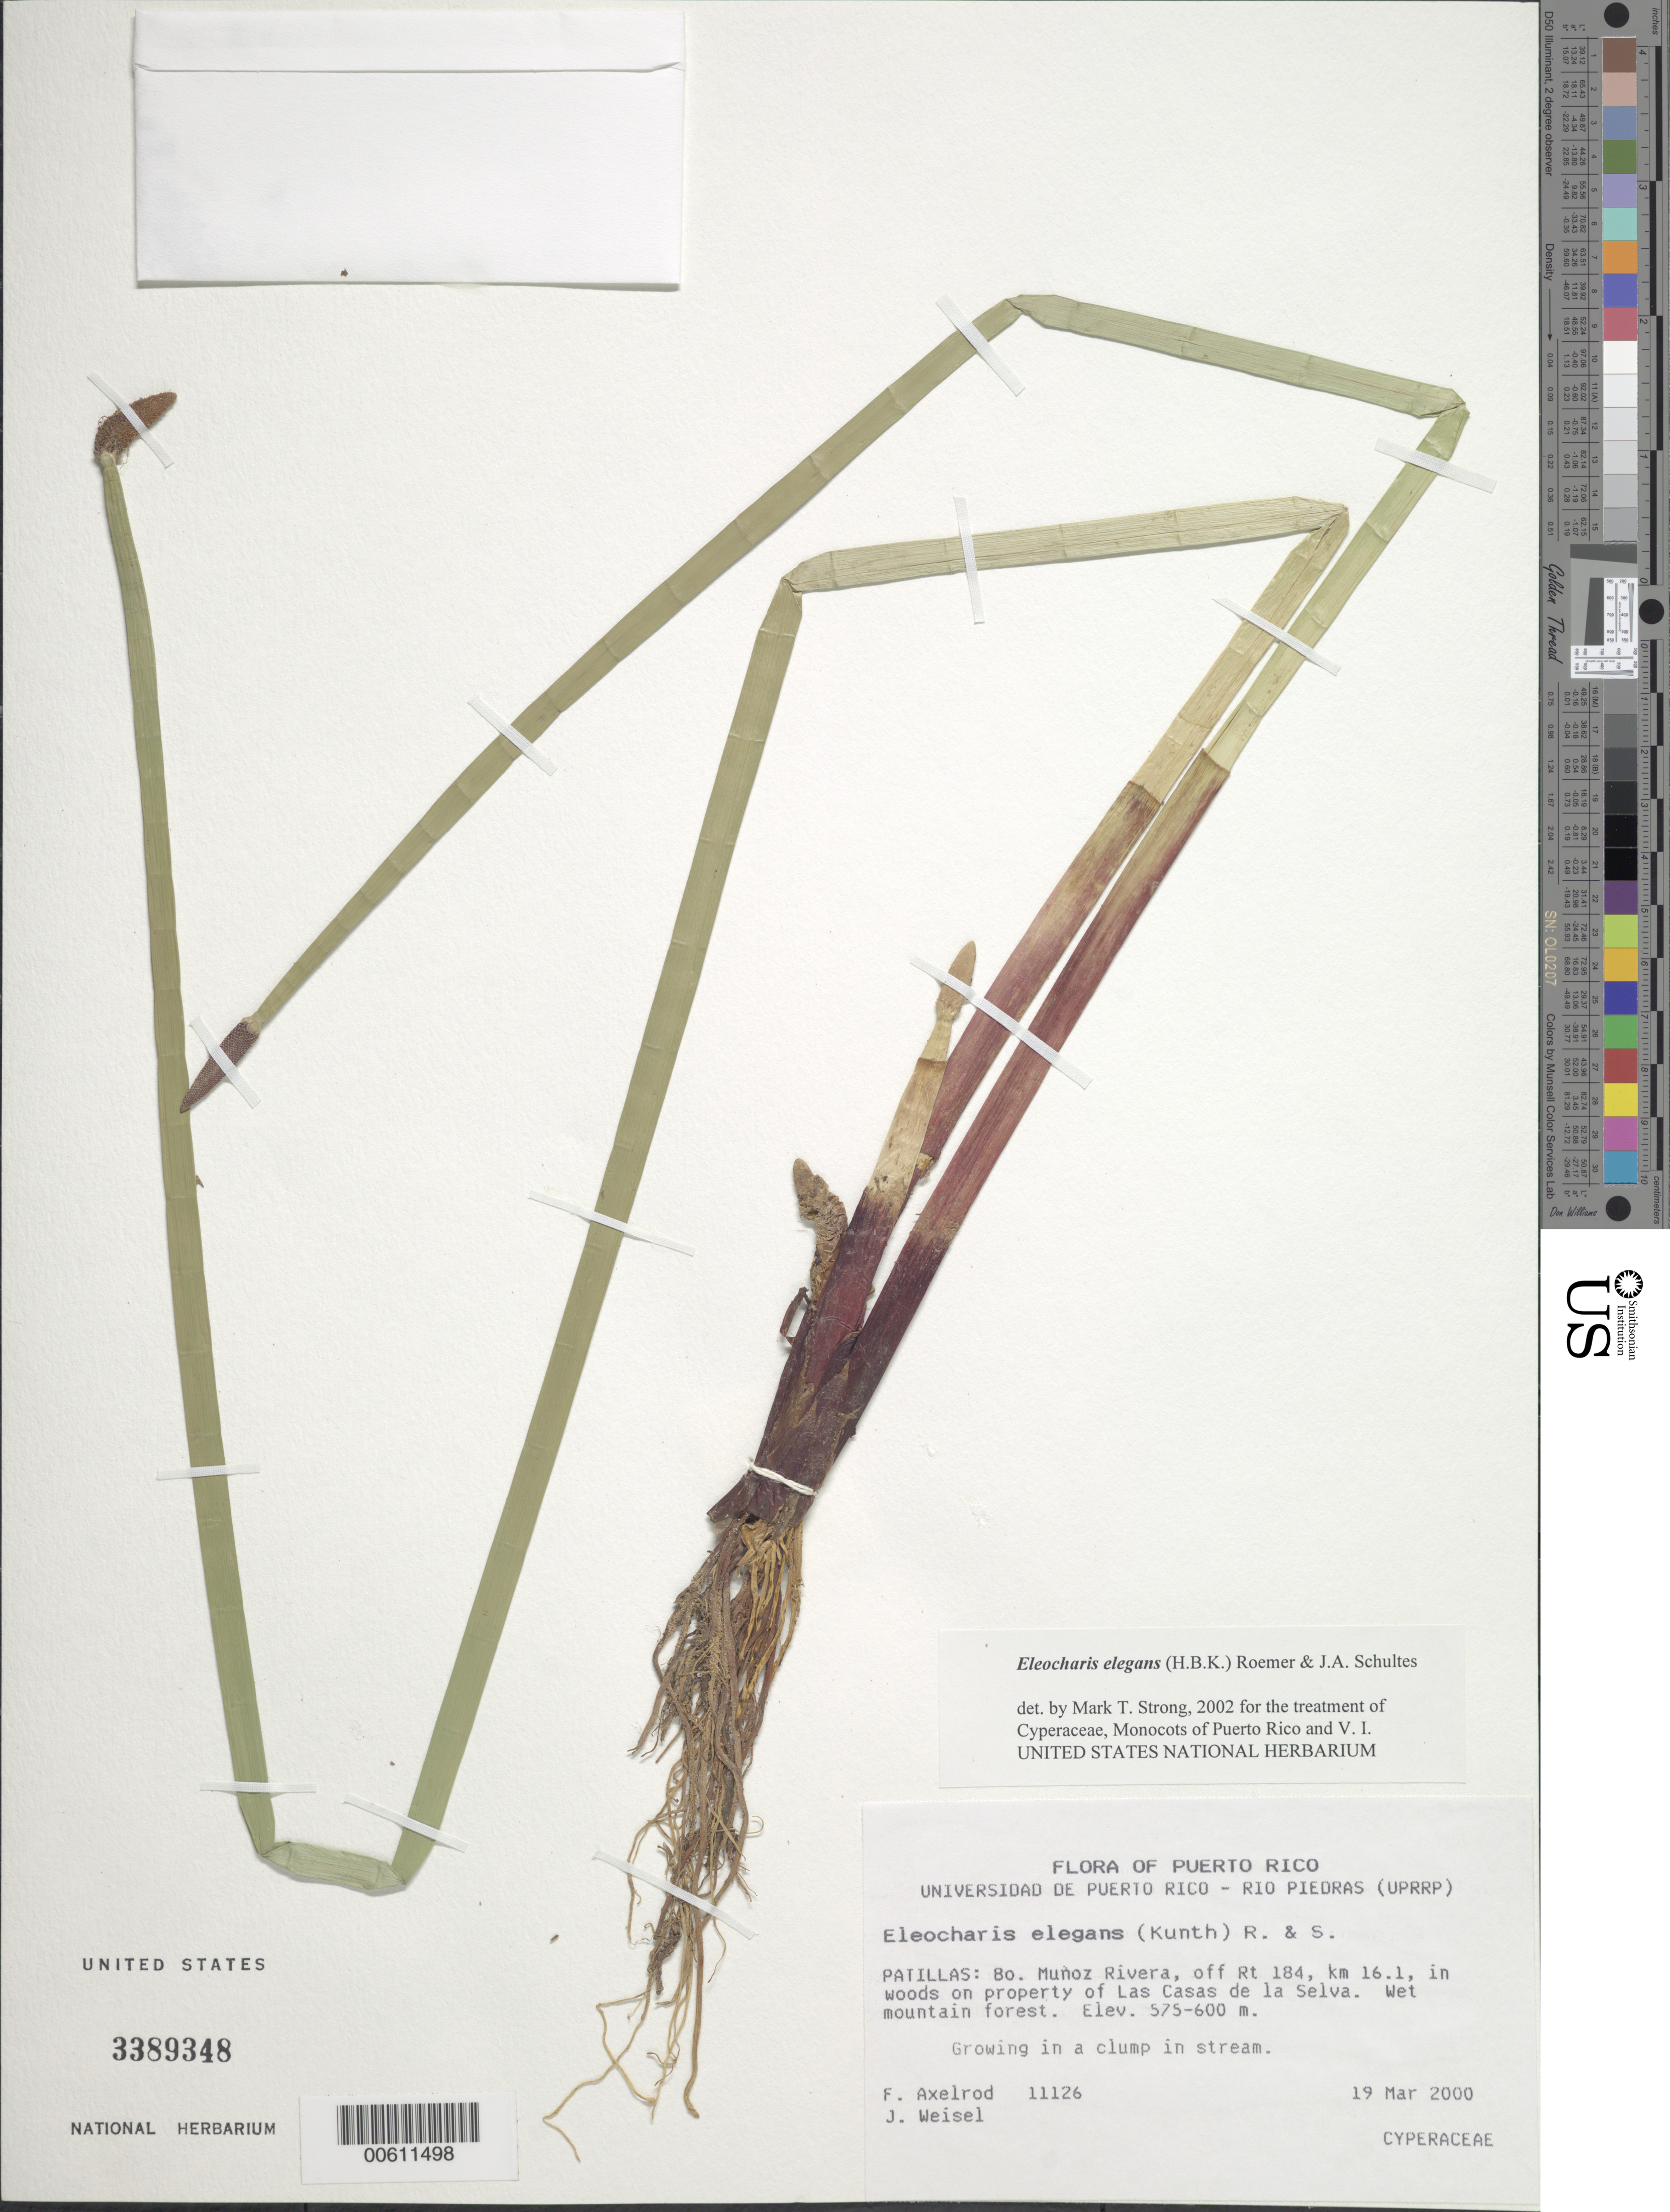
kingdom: Plantae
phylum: Tracheophyta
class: Liliopsida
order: Poales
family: Cyperaceae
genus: Eleocharis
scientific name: Eleocharis elegans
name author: (Kunth) Roem. & Schult.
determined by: Strong, M. T., (US), Smithsonian Institution - National Museum of Natural History (UNITED STATES)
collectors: F. S. Axelrod & J. Weisel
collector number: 11126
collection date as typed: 19 Mar 2000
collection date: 2000-03-19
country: Puerto Rico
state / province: Patillas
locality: Patillas: Bo. Munoz Rivera, off Rt. 184, km 16.1.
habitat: In woods on property of Las Casas de la Selva. Wet mountain forest.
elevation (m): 575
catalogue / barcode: US 3389348